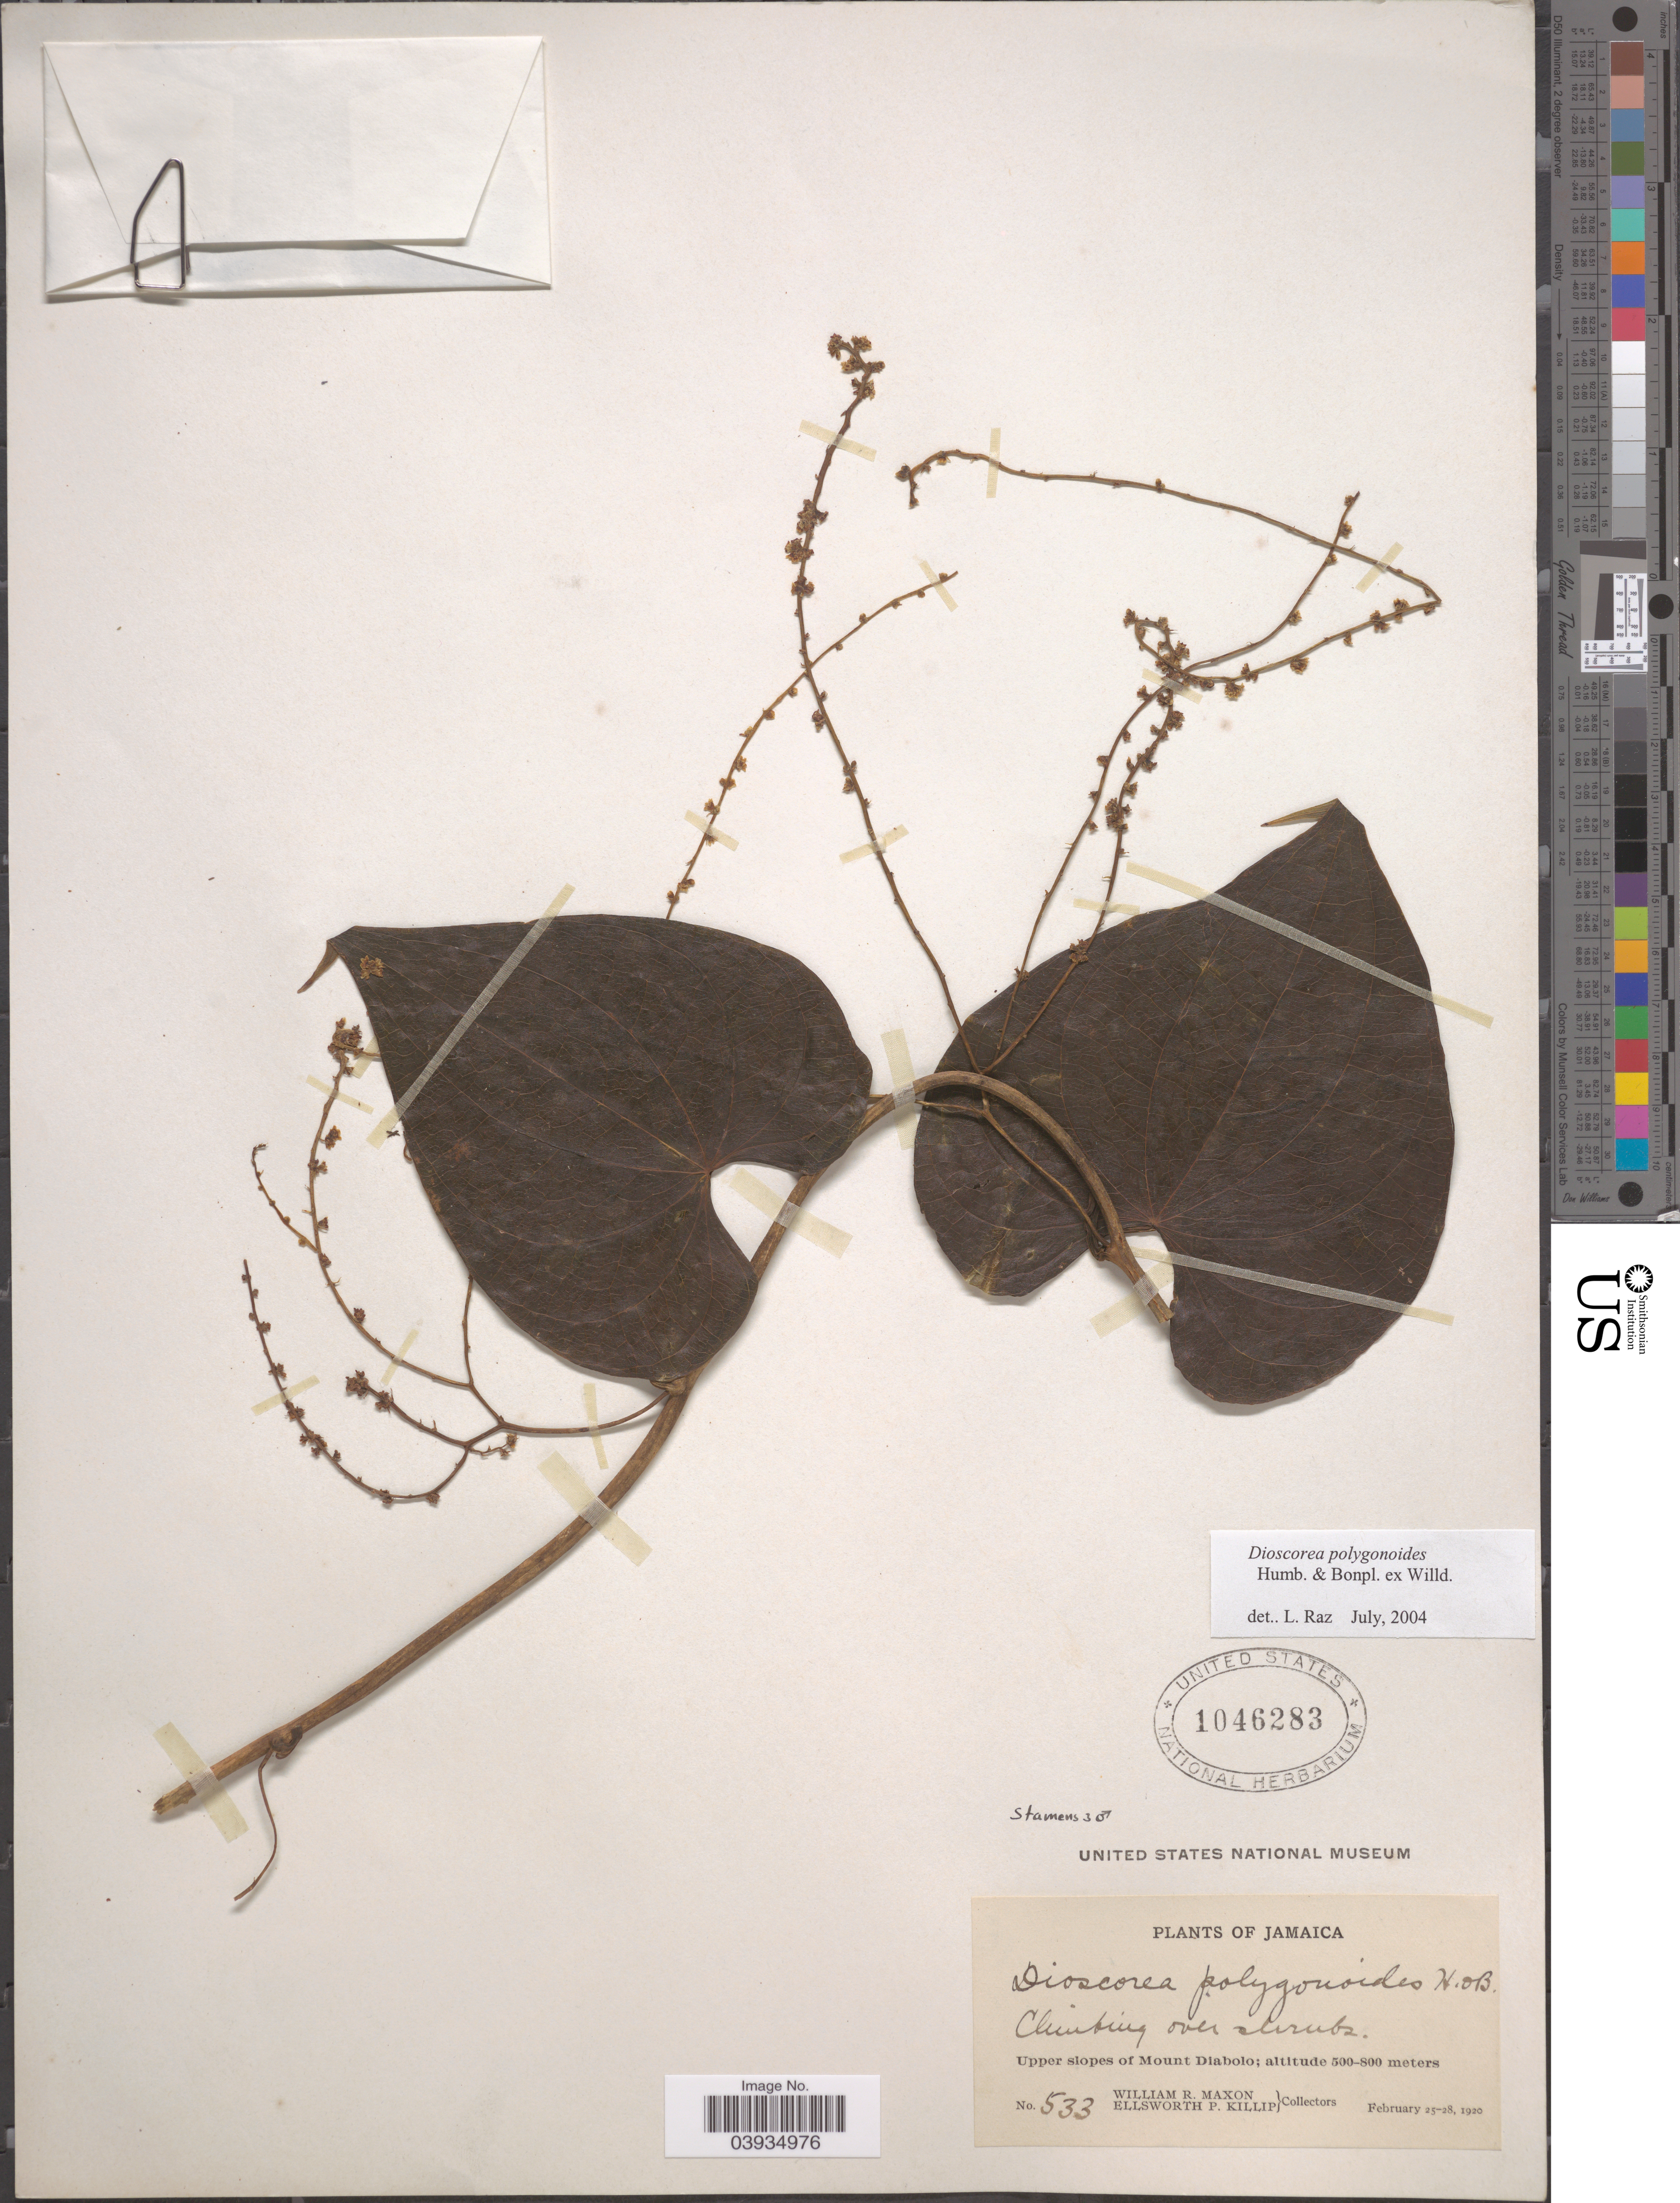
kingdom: Plantae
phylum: Tracheophyta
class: Liliopsida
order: Dioscoreales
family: Dioscoreaceae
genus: Dioscorea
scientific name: Dioscorea polygonoides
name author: Humb. & Bonpl. ex Willd.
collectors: W. R. Maxon & E. P. Killip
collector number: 533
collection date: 1920-02-25/1920-02-28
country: Jamaica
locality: Upper slopes of Mount Diablo.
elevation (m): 500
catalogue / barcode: US 1046283